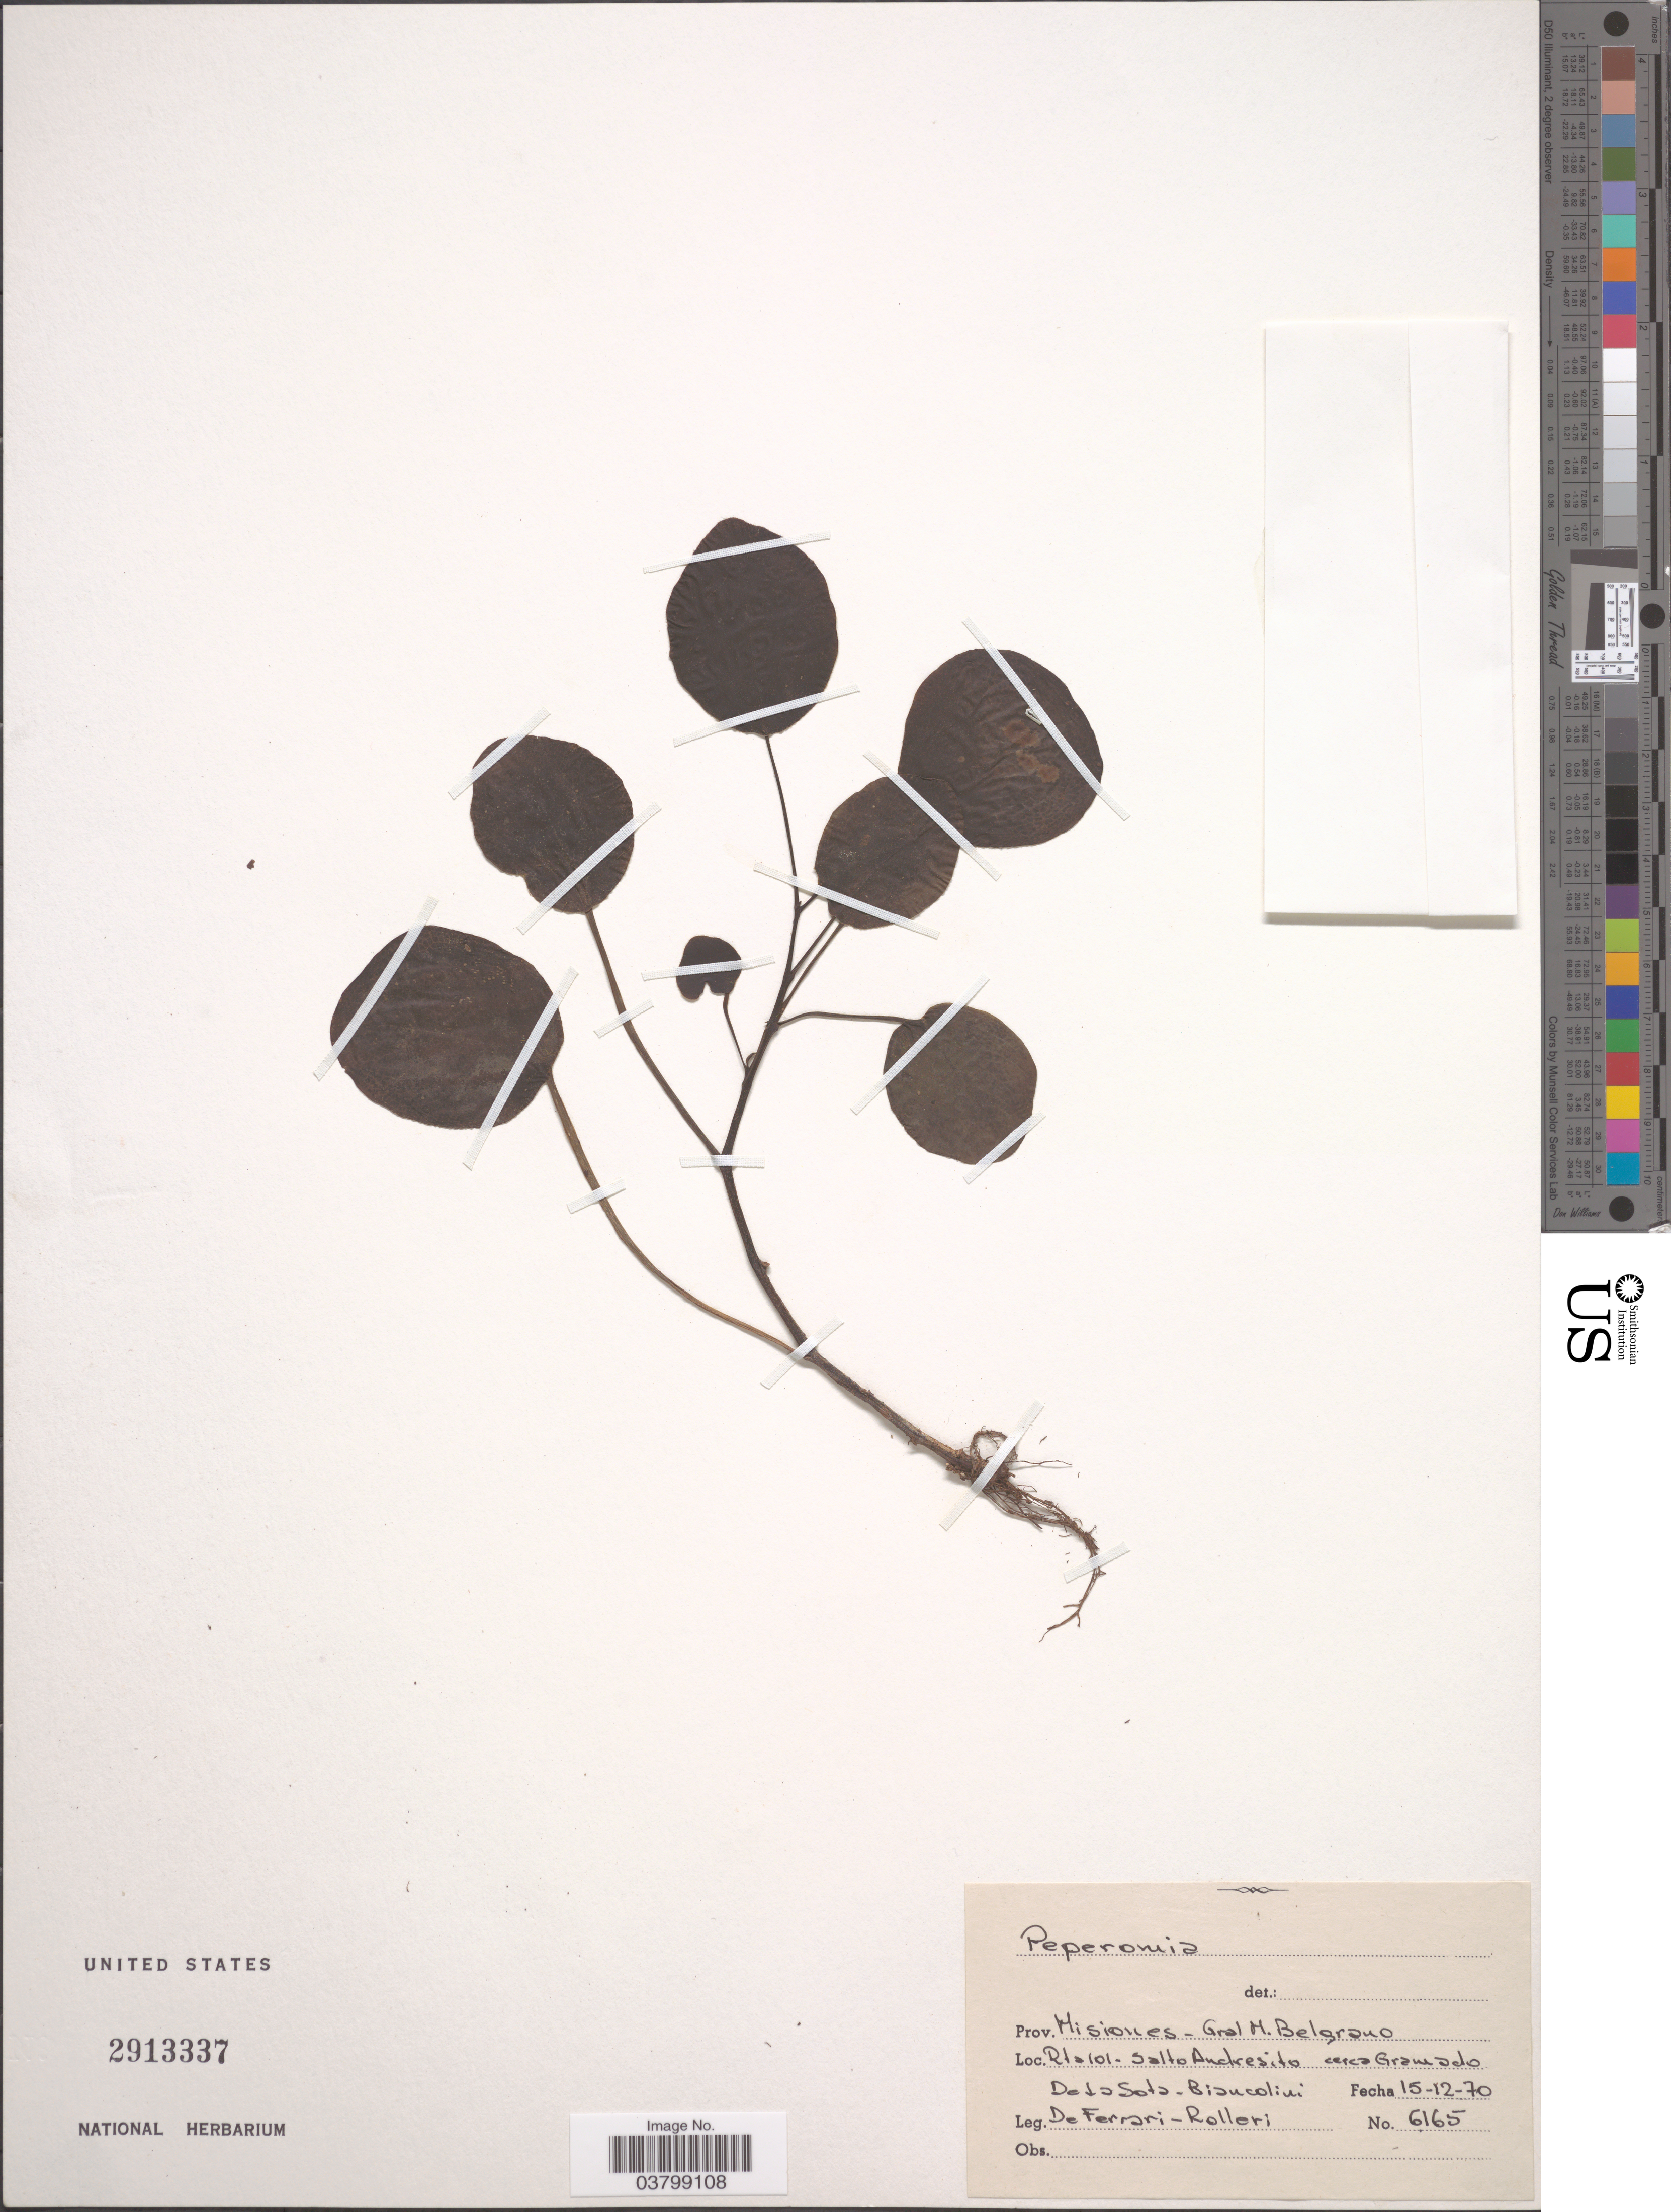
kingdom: Plantae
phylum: Tracheophyta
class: Magnoliopsida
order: Piperales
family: Piperaceae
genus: Peperomia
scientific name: Peperomia arifolia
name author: Miq.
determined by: Jiménez, José Estaban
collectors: de la Sota, Biancolini, De Ferrari & Rolleri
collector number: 6165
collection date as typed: Transcribed d/m/y: 15/12/70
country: Argentina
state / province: Misiones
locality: Prov. Misiones - Gral M. Belgrano. Rtalol - Salto Andresito cerca Granado.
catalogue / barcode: US 2913337